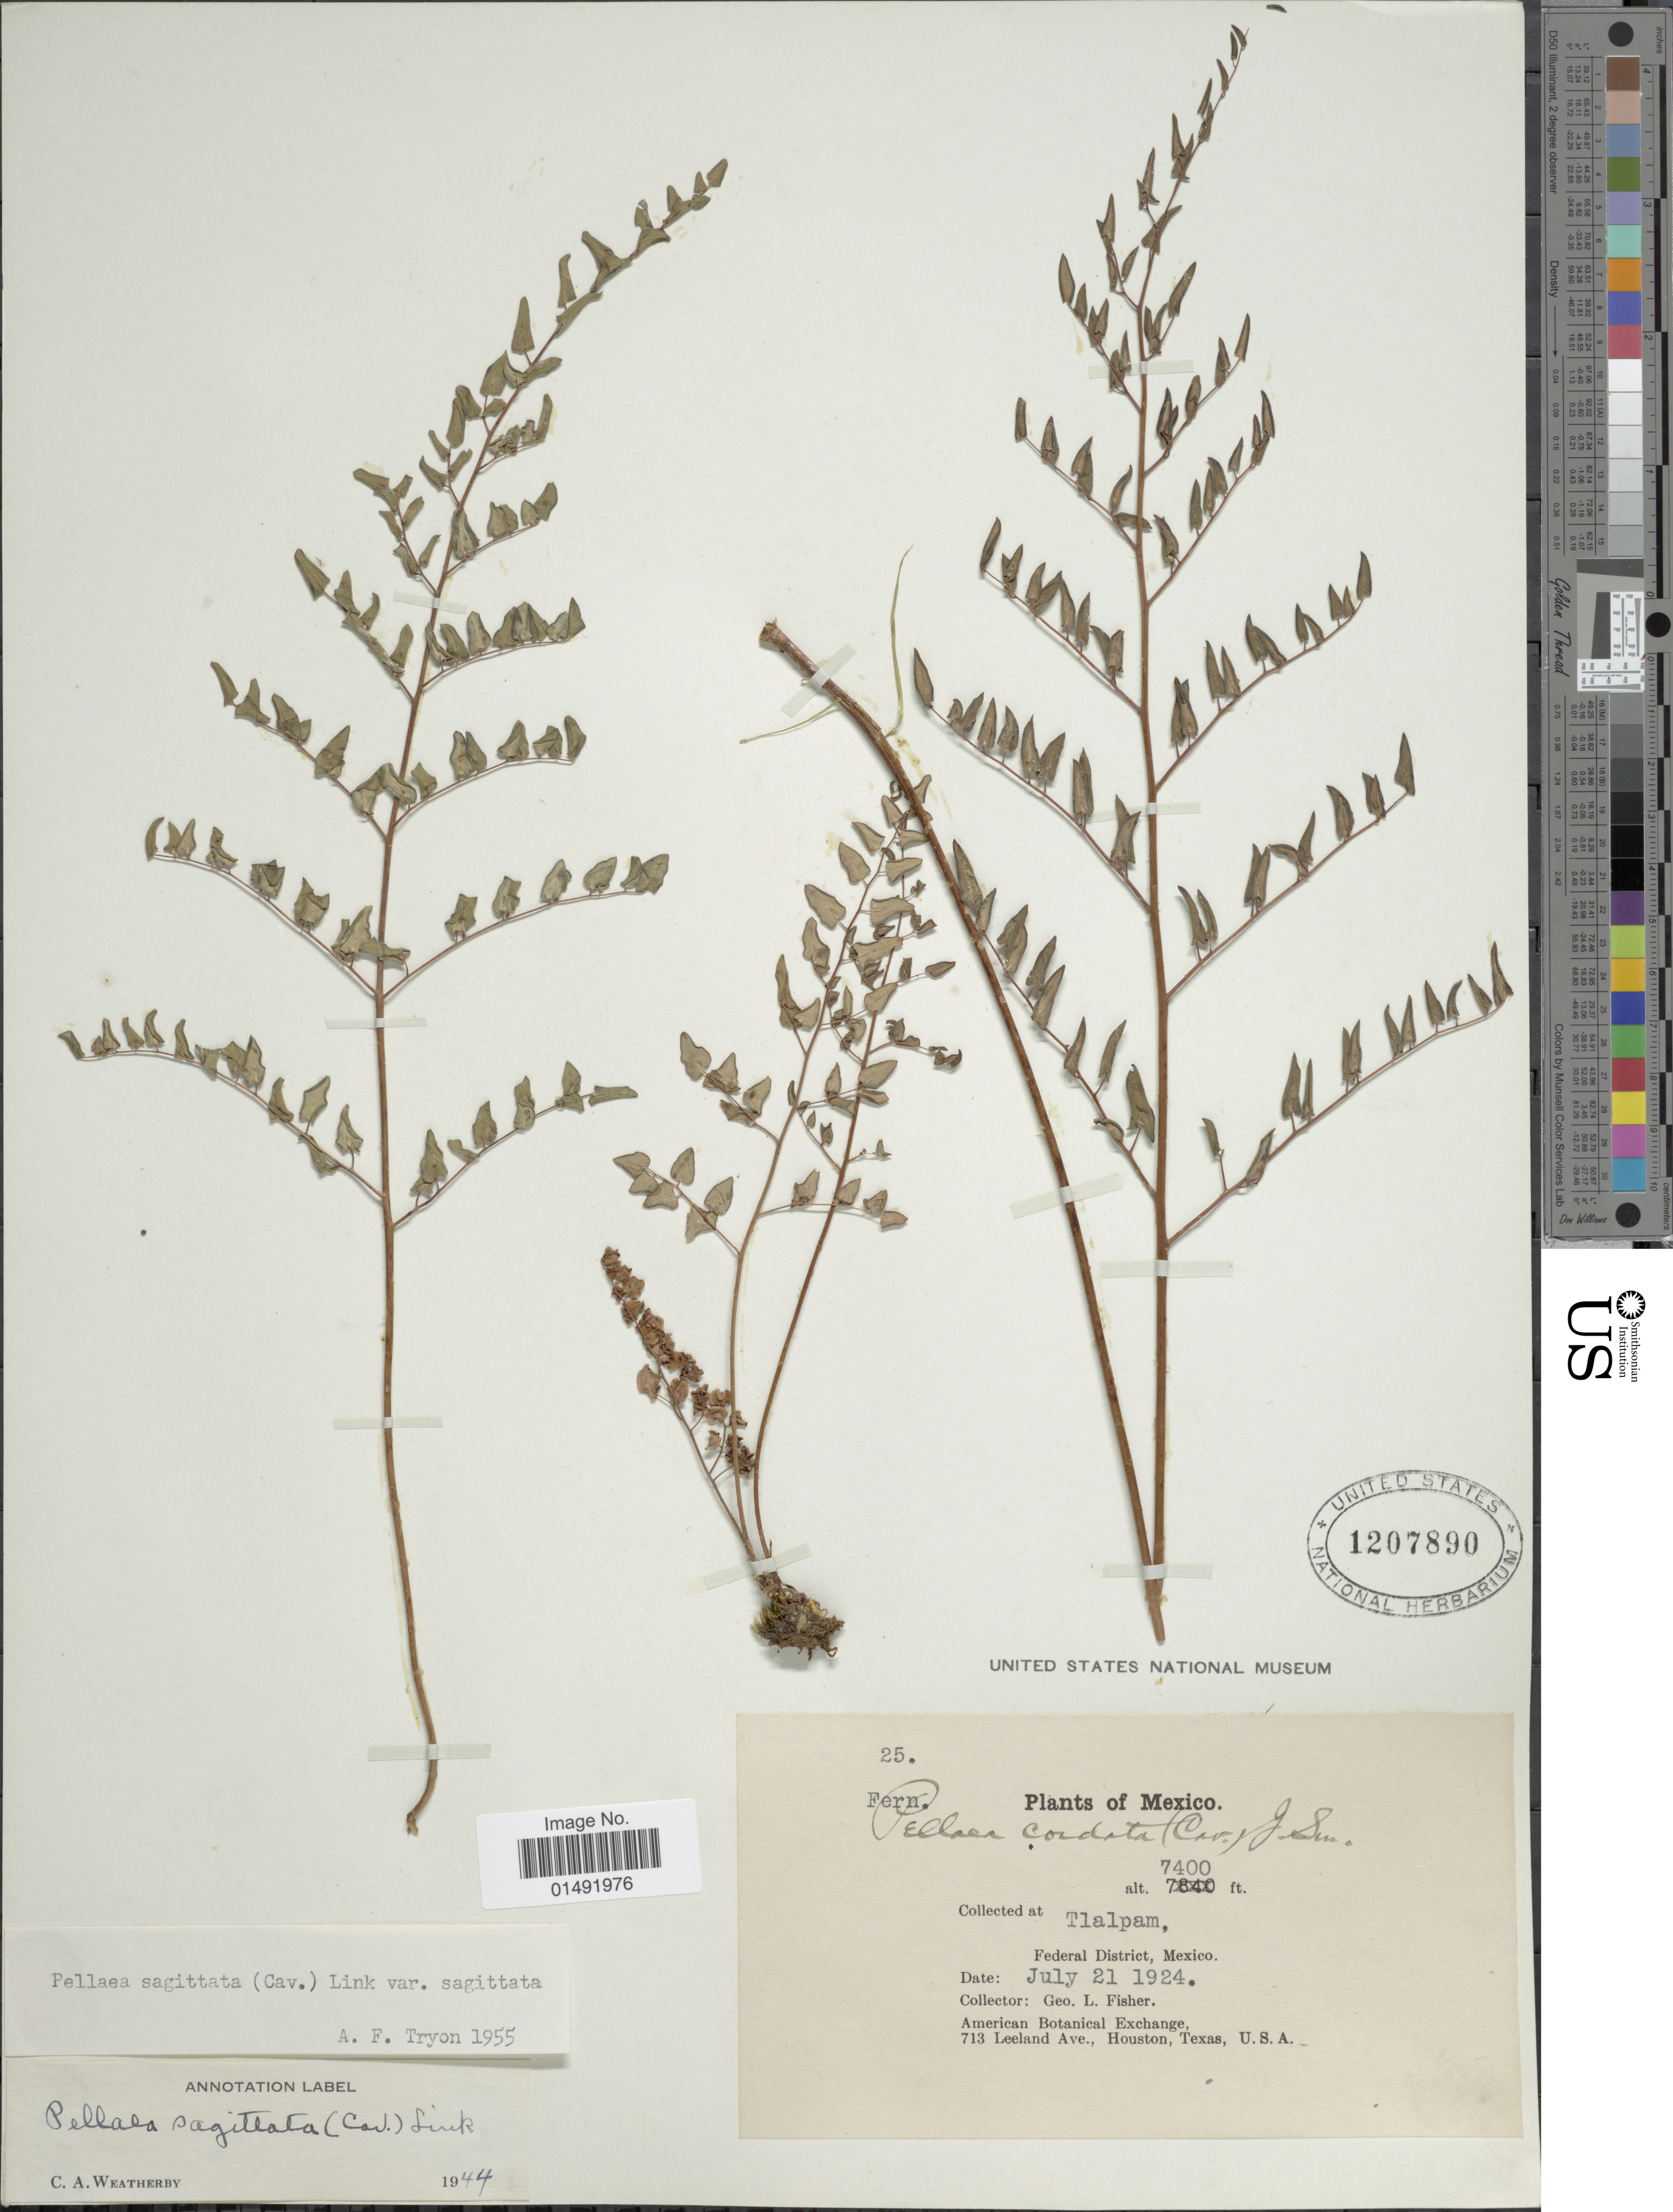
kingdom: Plantae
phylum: Tracheophyta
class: Polypodiopsida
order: Polypodiales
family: Pteridaceae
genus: Pellaea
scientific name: Pellaea sagittata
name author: (Cav.) Link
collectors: G. L. Fisher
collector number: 25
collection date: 1924-07-21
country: Mexico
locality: Tlalpam, Federal District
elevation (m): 2256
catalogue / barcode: US 1207890